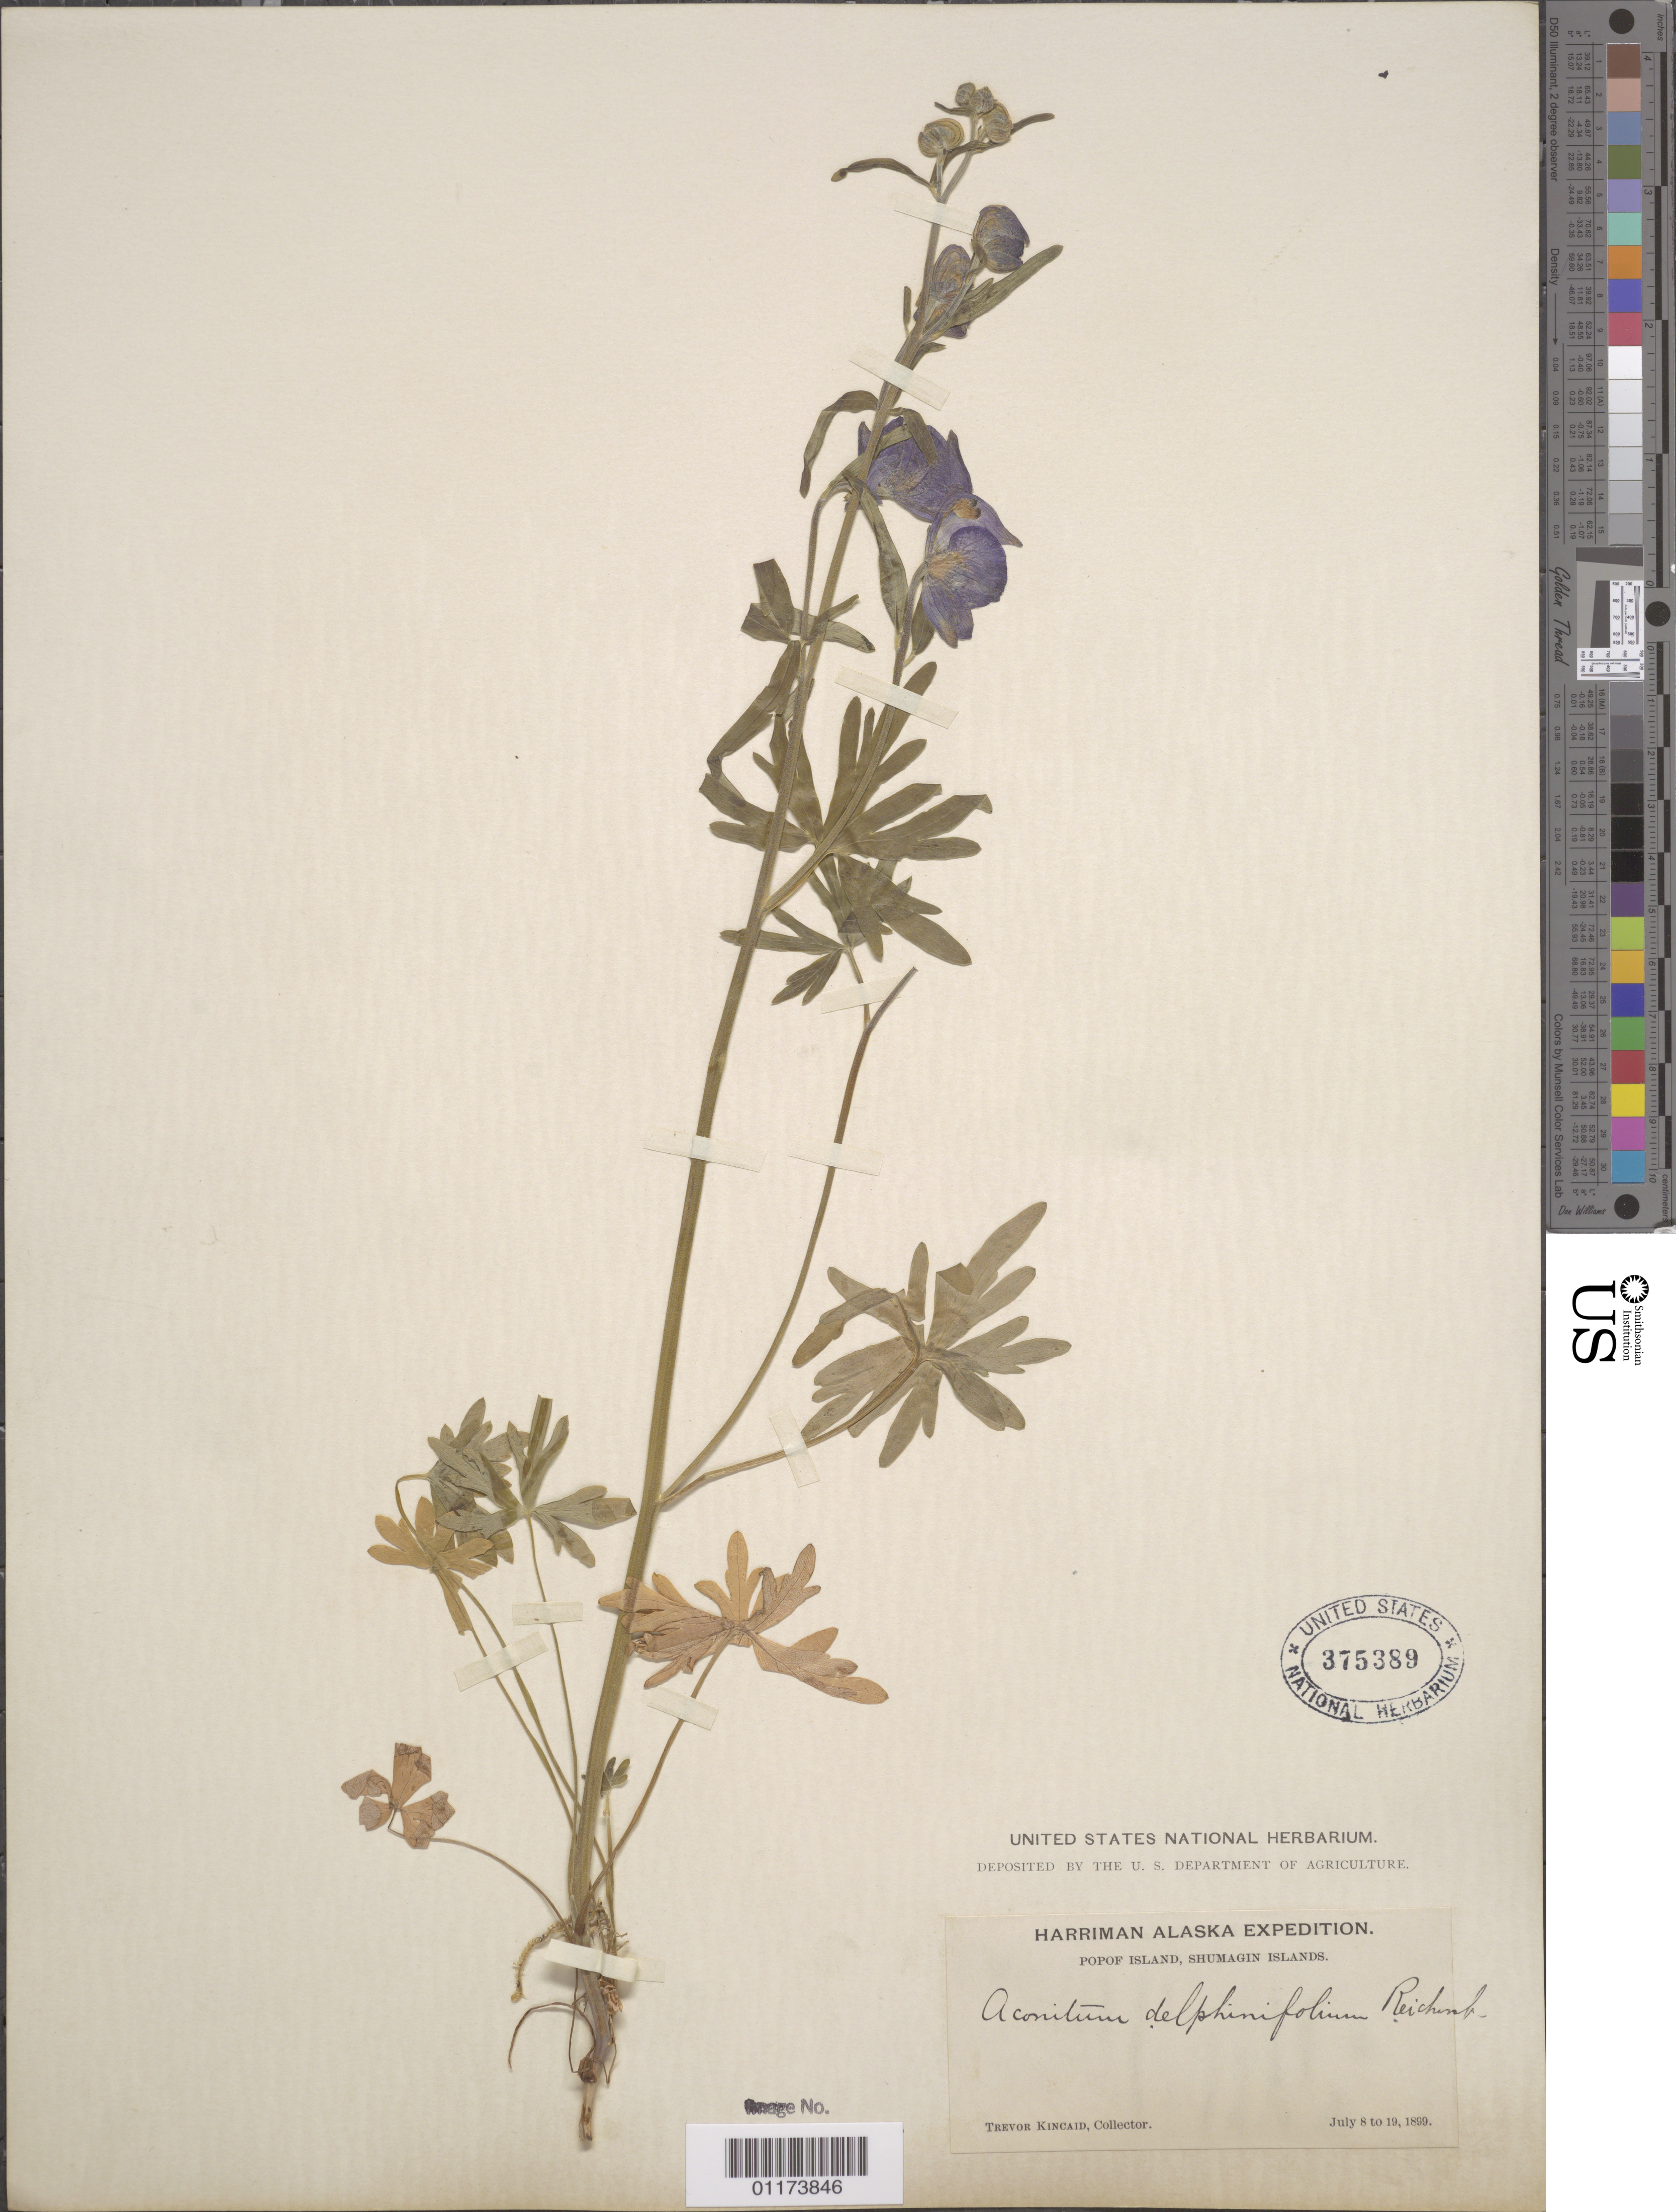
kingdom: Plantae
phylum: Tracheophyta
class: Magnoliopsida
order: Ranunculales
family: Ranunculaceae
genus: Aconitum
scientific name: Aconitum delphinifolium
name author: DC.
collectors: T. C. Kincaid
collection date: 1899-07-08/1899-07-19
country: United States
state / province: Alaska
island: Popof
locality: Popof Island.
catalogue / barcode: US 375389